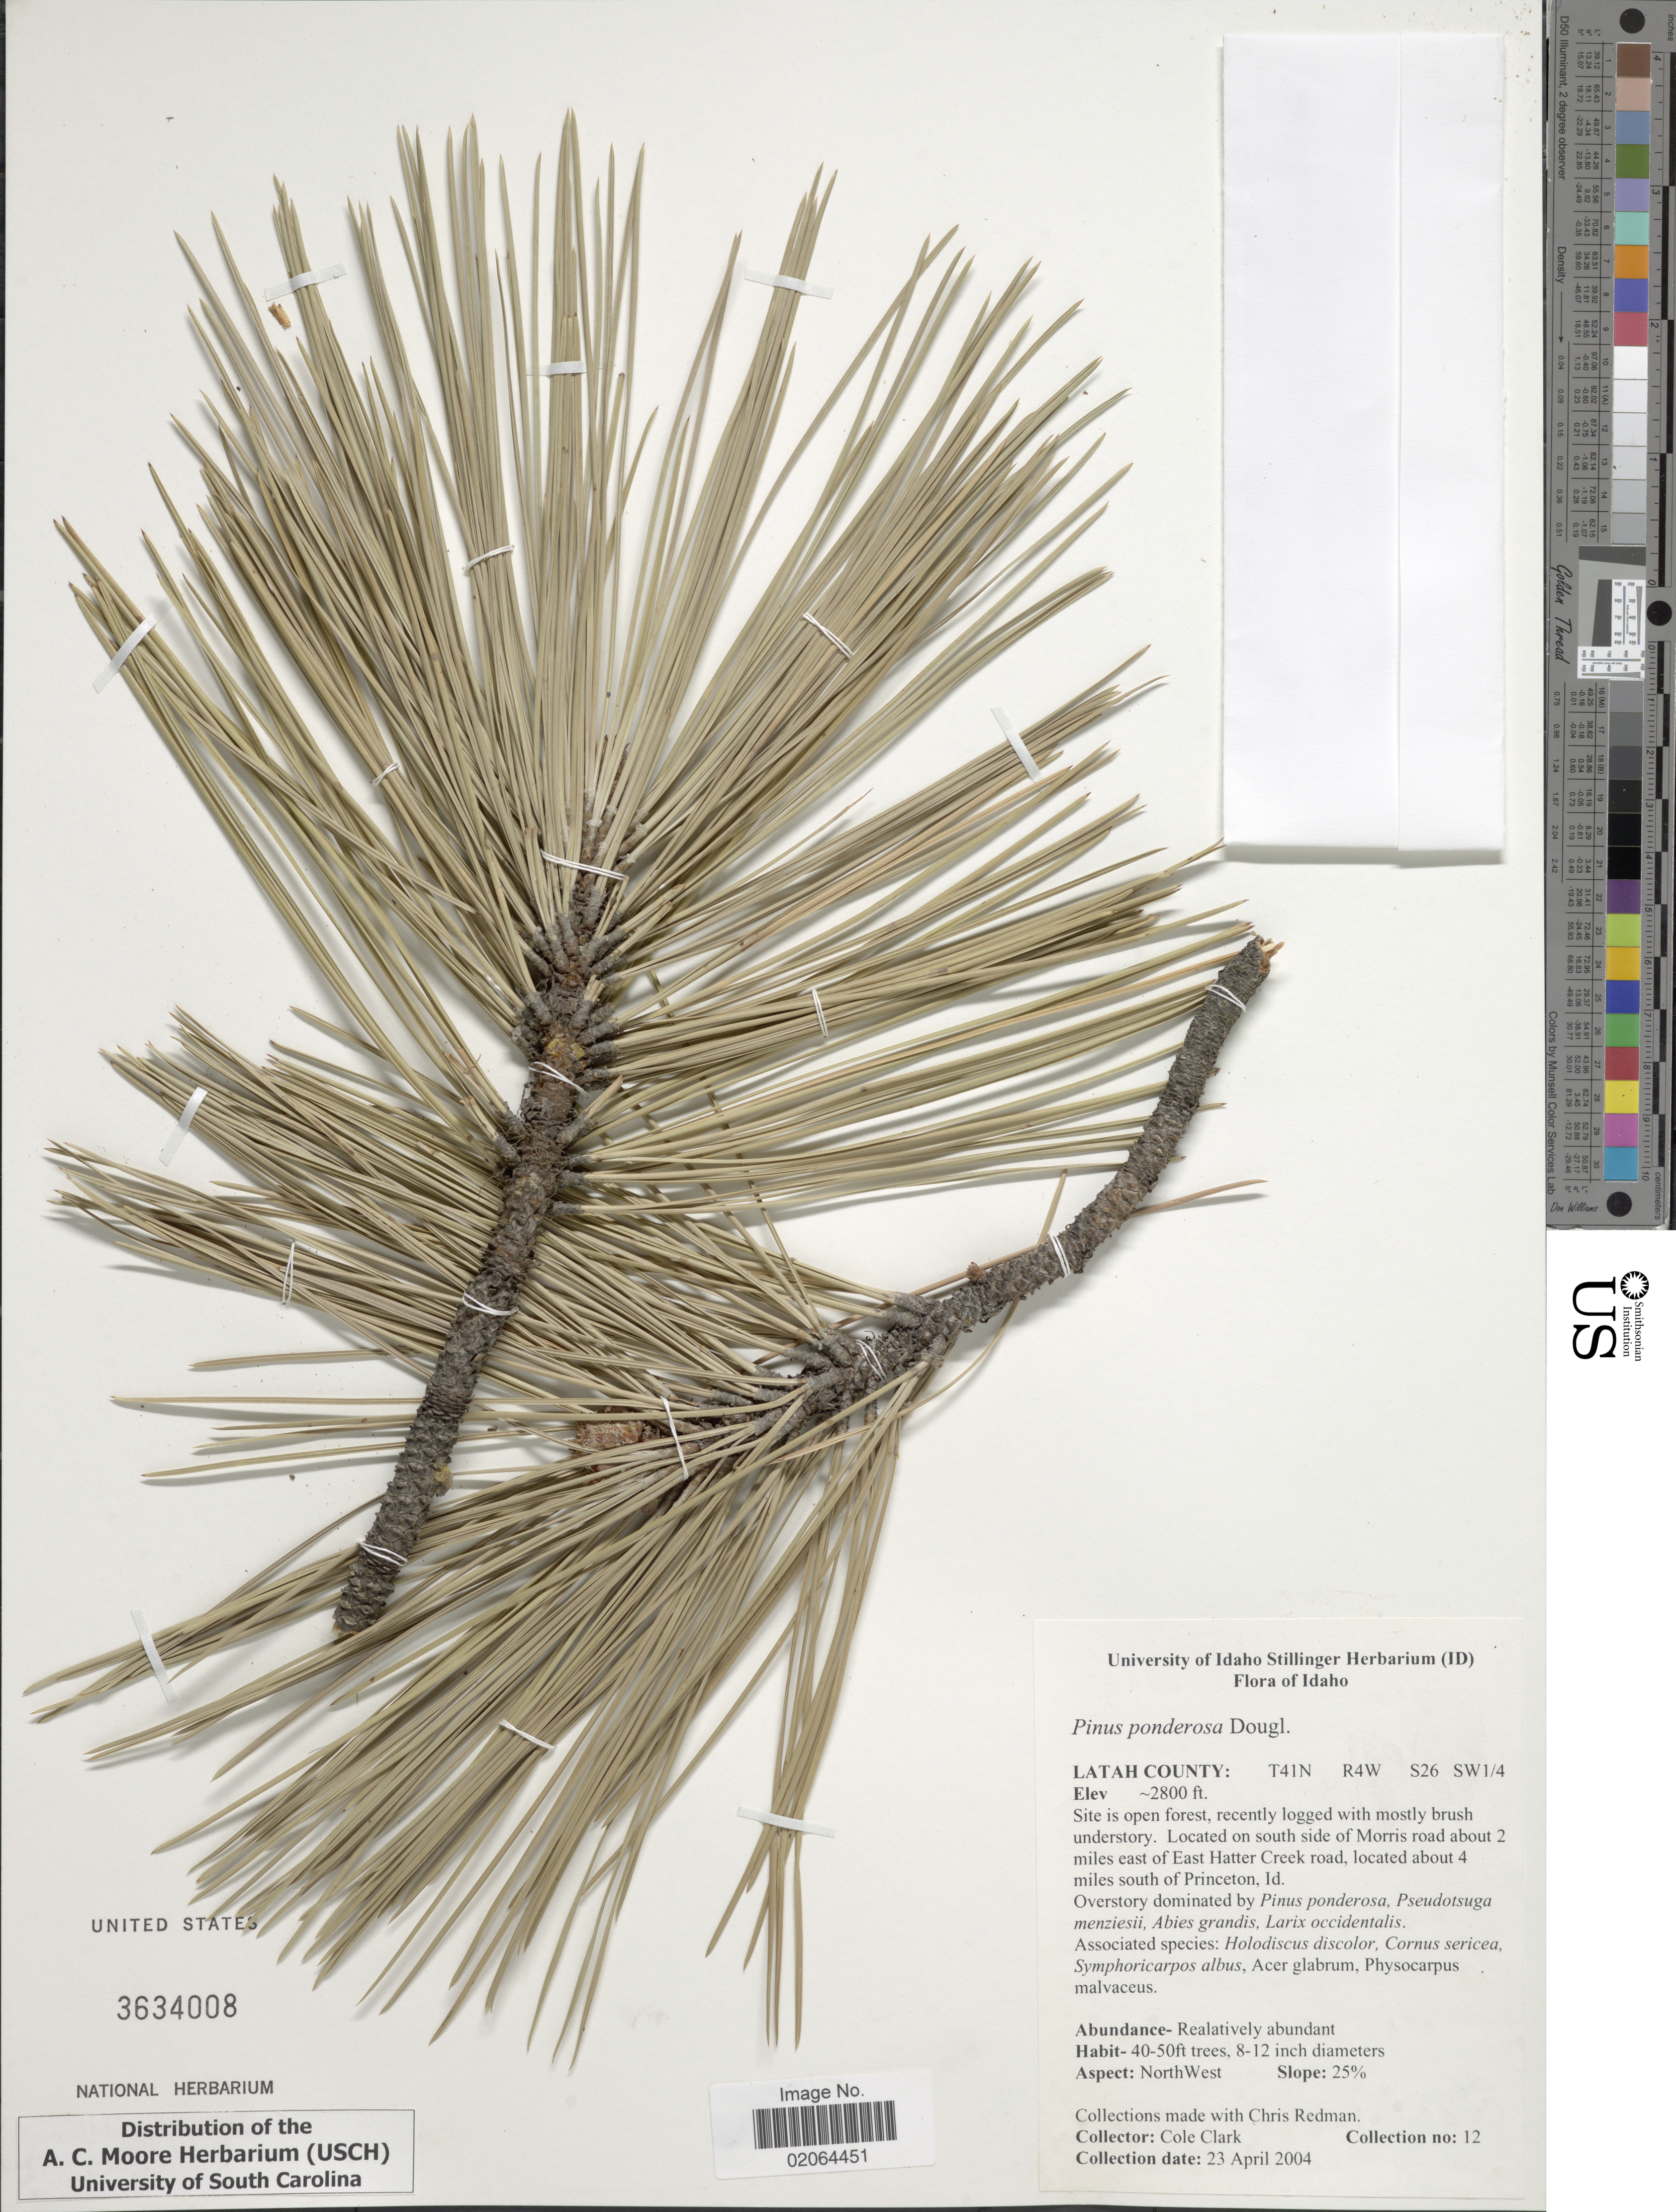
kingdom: Plantae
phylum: Tracheophyta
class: Pinopsida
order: Pinales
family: Pinaceae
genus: Pinus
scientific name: Pinus ponderosa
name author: Douglas ex C. Lawson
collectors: C. Clark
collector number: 12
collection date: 2004-04-23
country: United States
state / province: Idaho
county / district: Latah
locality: On S side of Morris road about 2 miles E of East Hatter Creek road, located about 4 miles S of Princeton. T41N R4W S26 SW 1/4.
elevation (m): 853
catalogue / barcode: US 3634008